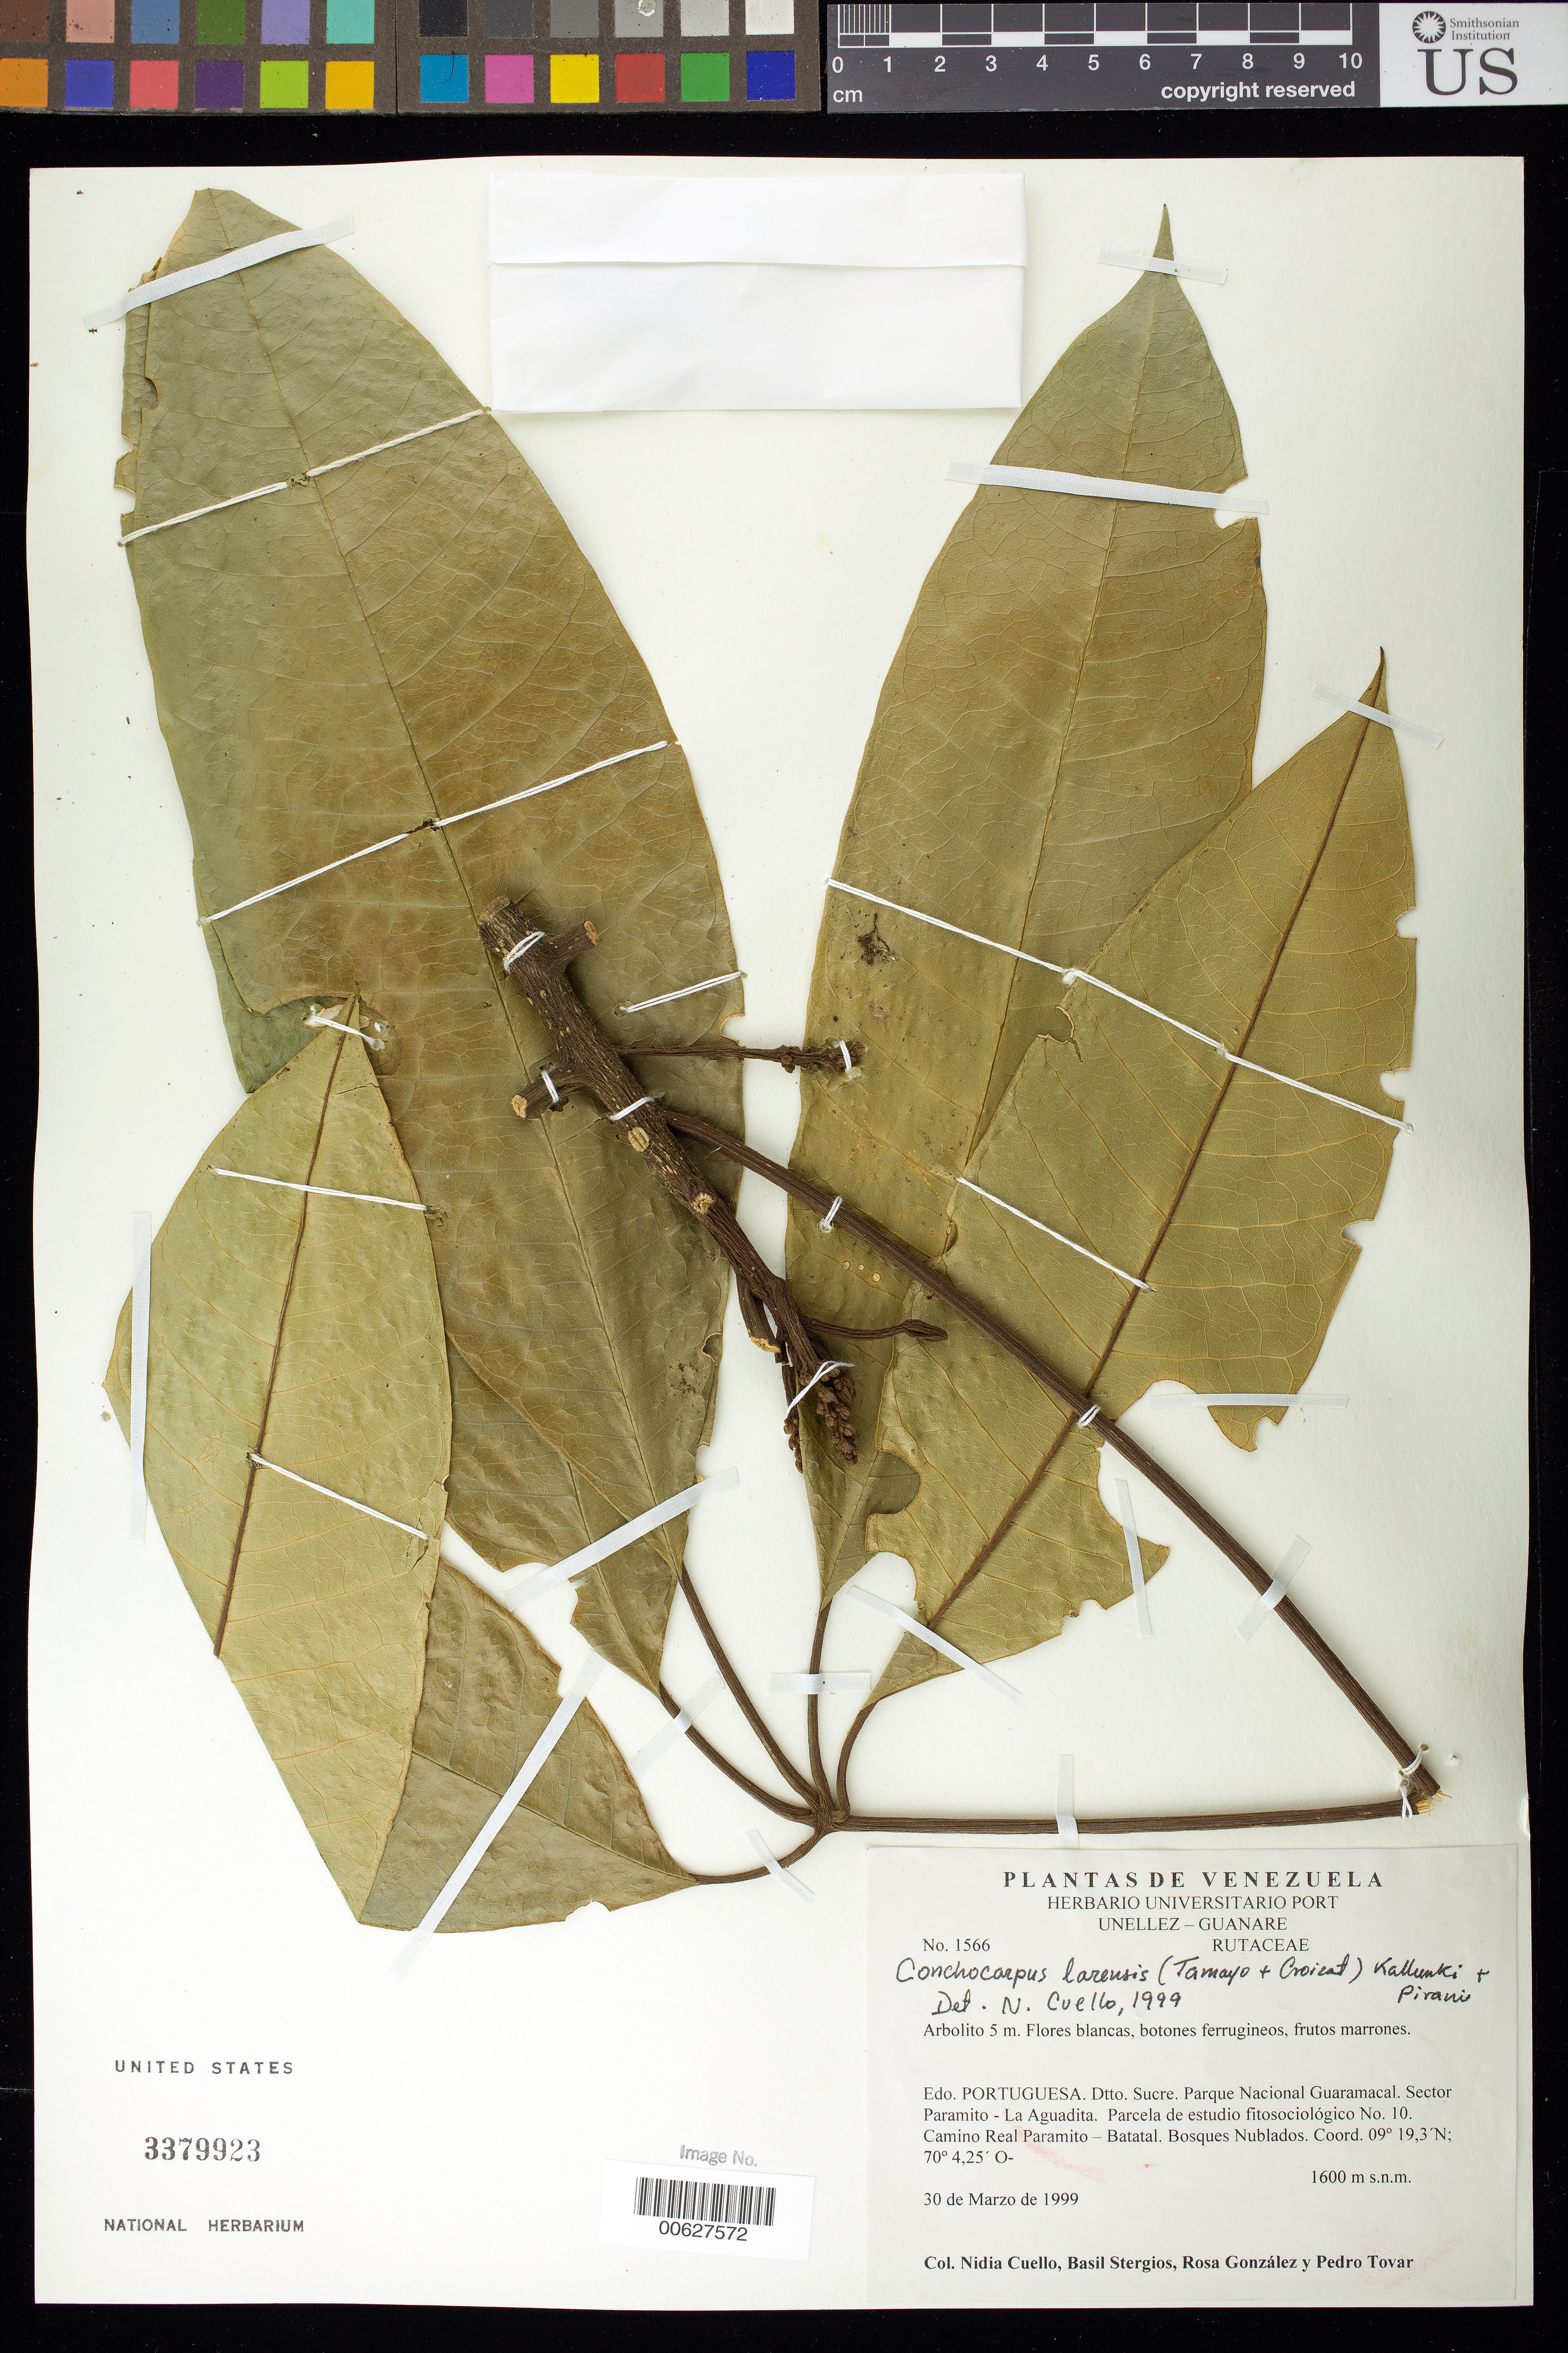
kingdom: Plantae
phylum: Tracheophyta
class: Magnoliopsida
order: Sapindales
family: Rutaceae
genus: Conchocarpus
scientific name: Conchocarpus larensis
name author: (Tamayo & Croizat) Kallunki & Pirani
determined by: Cuello, Nidia L.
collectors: N. L. Cuello, B. G. Stergios, R. González & P. Tovar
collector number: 1566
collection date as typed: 30 Mar 1999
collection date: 1999-03-30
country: Venezuela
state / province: Portuguesa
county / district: Sucre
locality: Parque Nacional Guaramacal. Sector Paramito - La Aguadita. Camino Real Paramito - Batatal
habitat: Bosques nublados.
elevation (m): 1600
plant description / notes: PORT, US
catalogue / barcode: US 3379923